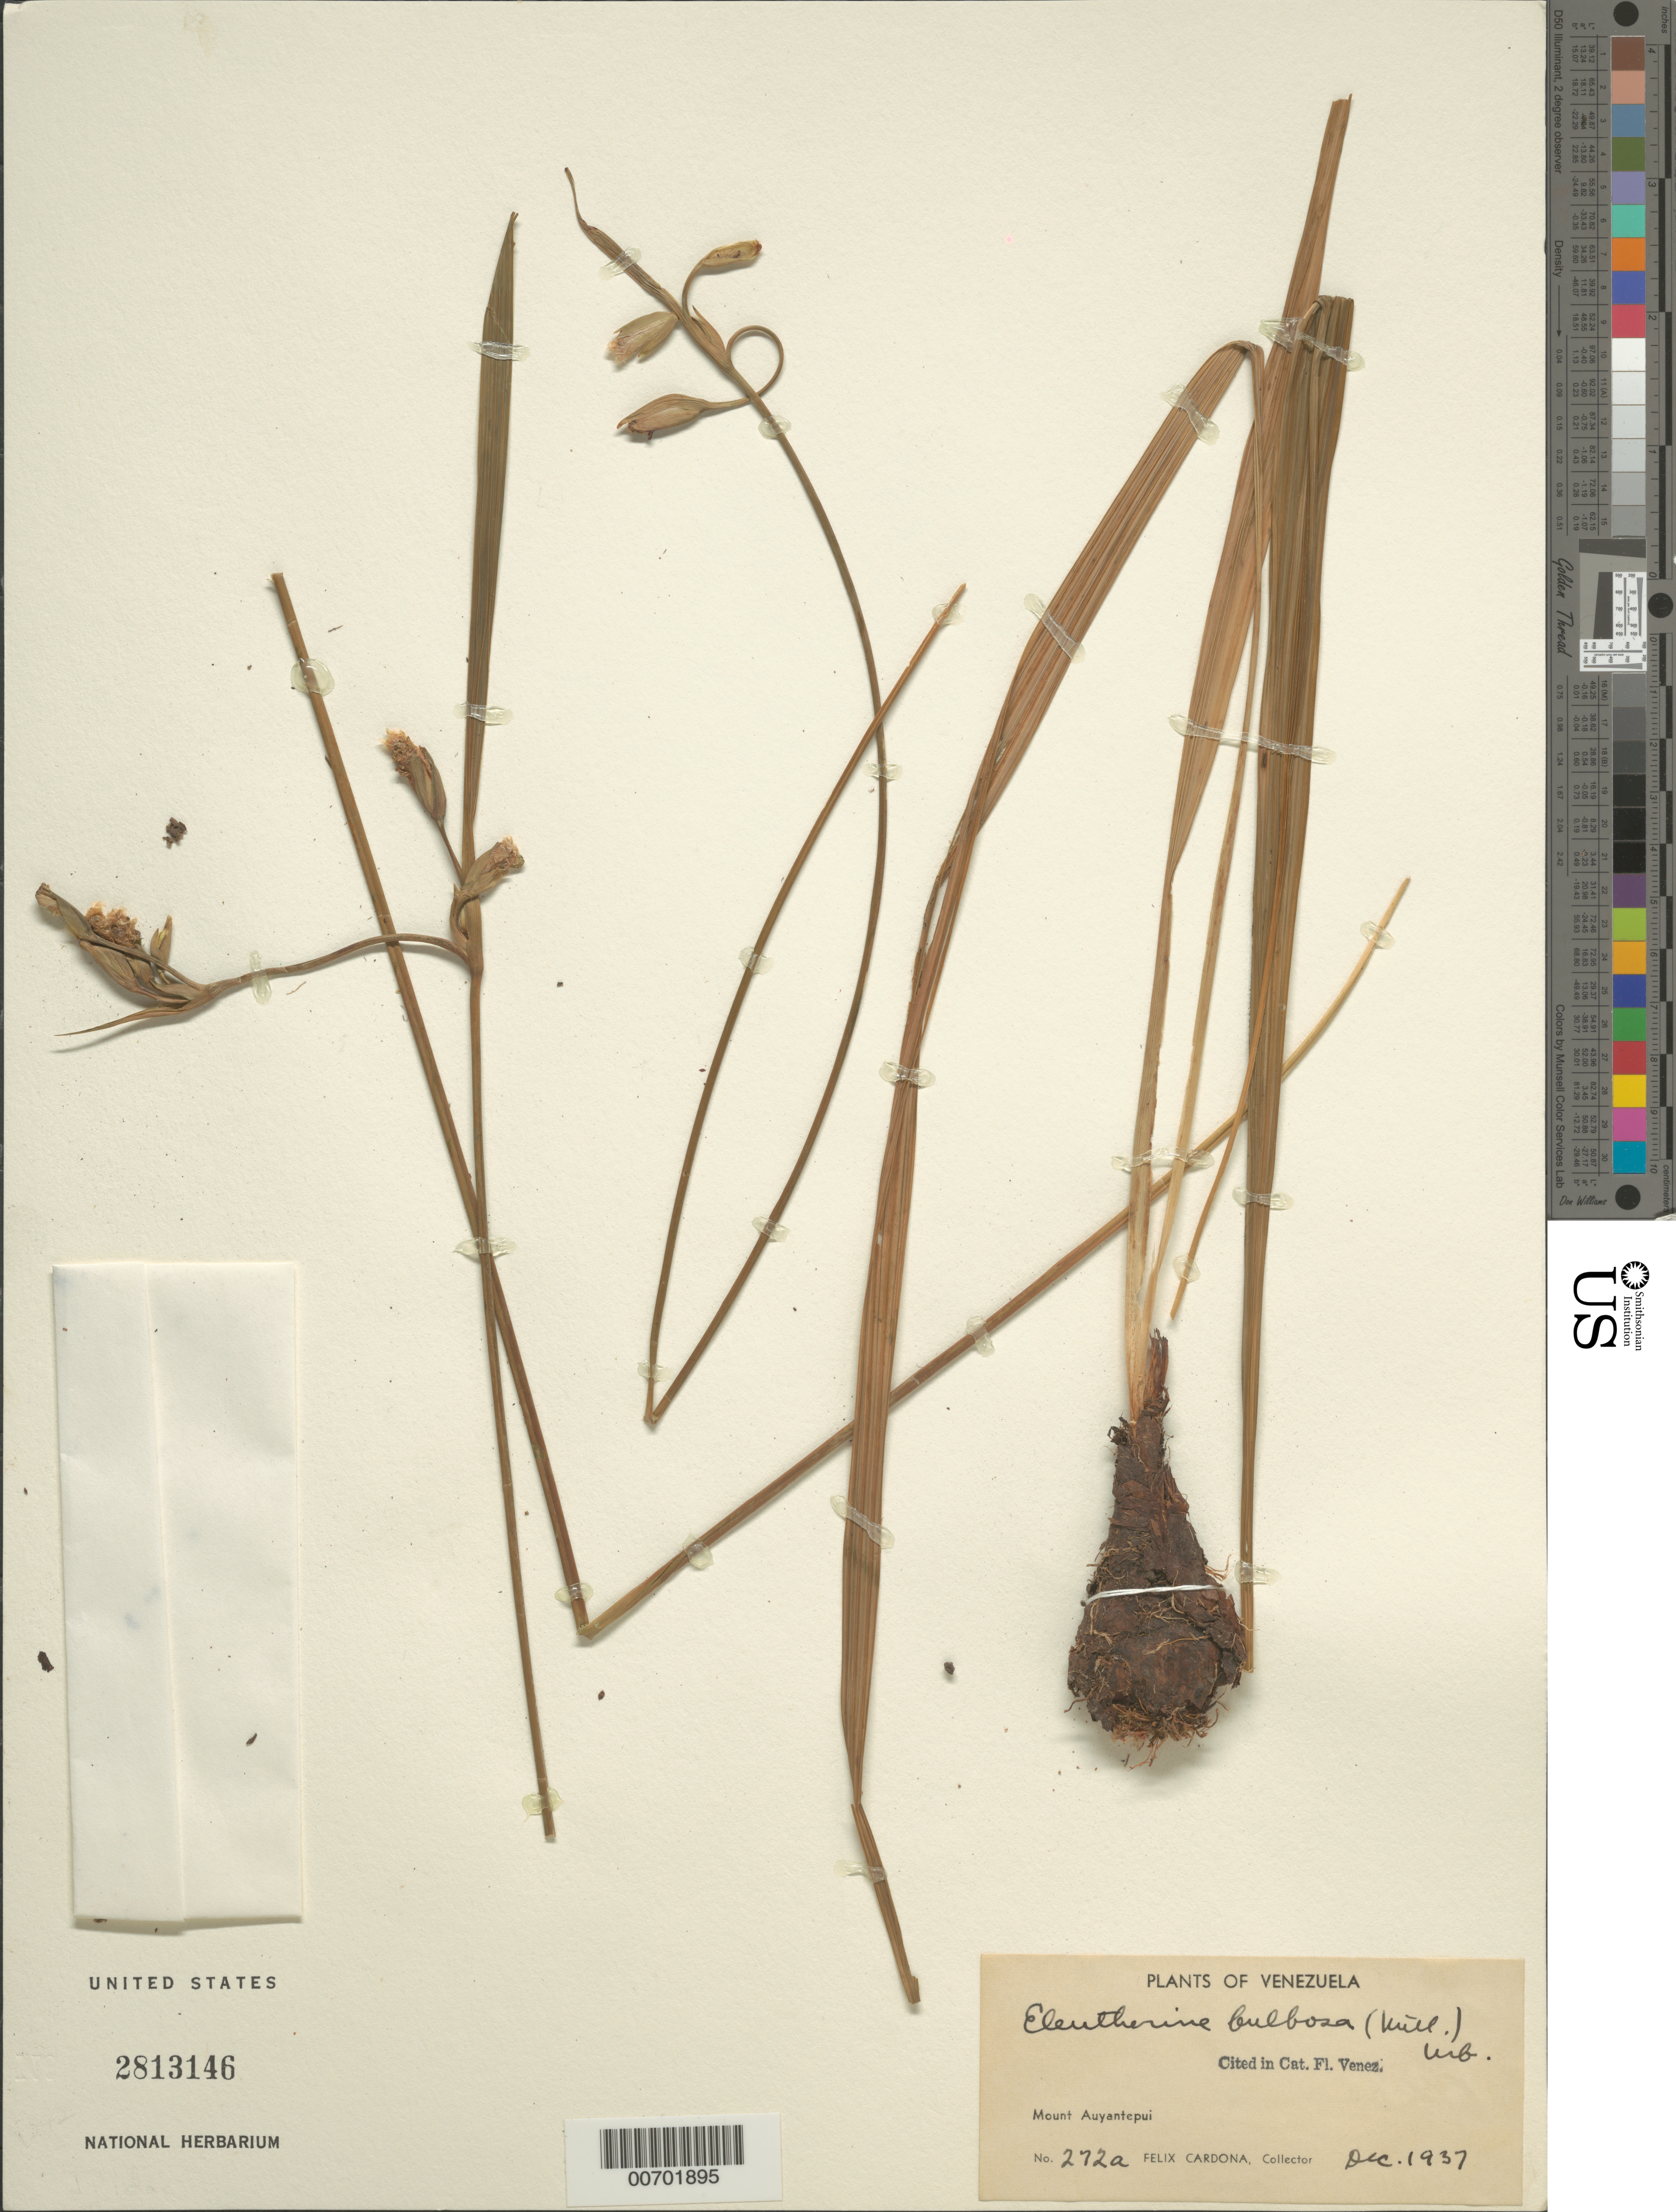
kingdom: Plantae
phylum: Tracheophyta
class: Liliopsida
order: Asparagales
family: Iridaceae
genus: Eleutherine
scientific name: Eleutherine bulbosa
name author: (Mill.) Urb.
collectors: F. Cardona Puig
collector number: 272 a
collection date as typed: Dec-37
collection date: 1937-12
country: Venezuela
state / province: Bolívar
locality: Cerro Auyantepuí, Alto Caroní, Guayana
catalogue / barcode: US 2813146